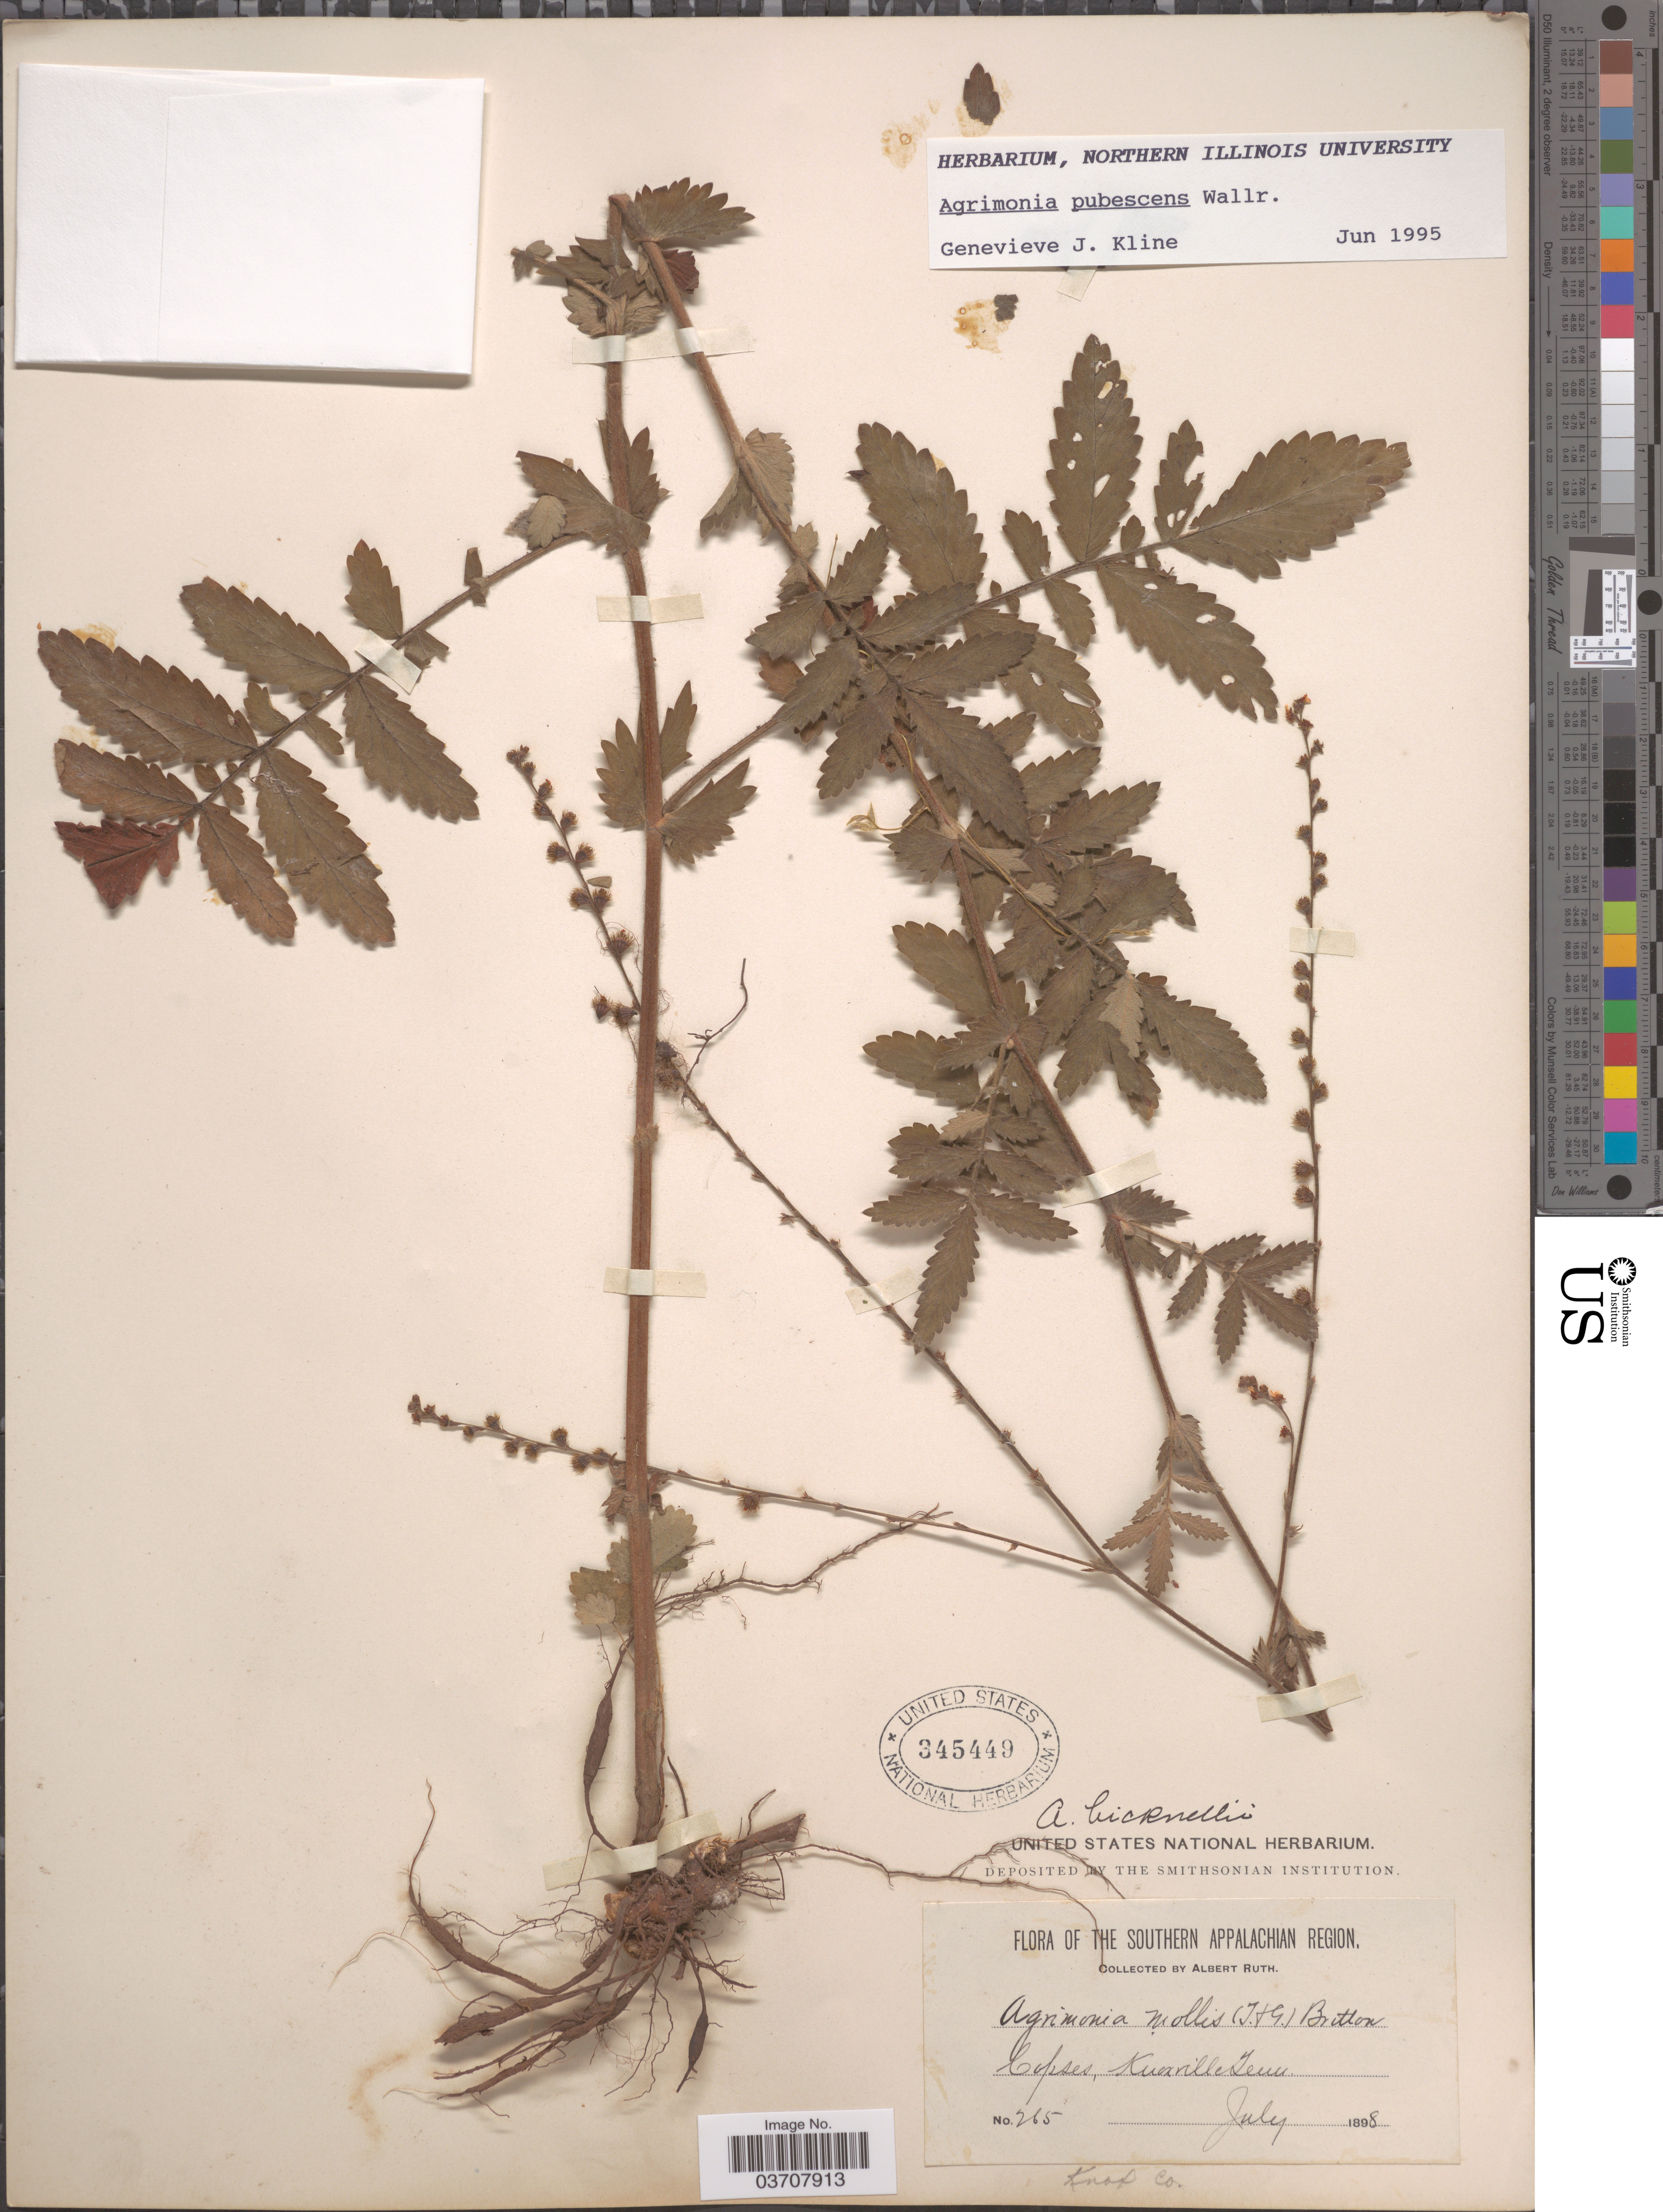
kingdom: Plantae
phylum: Tracheophyta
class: Magnoliopsida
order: Rosales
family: Rosaceae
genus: Agrimonia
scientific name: Agrimonia pubescens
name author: Wallr.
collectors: A. Ruth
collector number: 265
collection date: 1898-07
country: United States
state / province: Tennessee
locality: The Southern Appalachian Region. Copses, Knoxville. Knox Co.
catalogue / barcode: US 345449